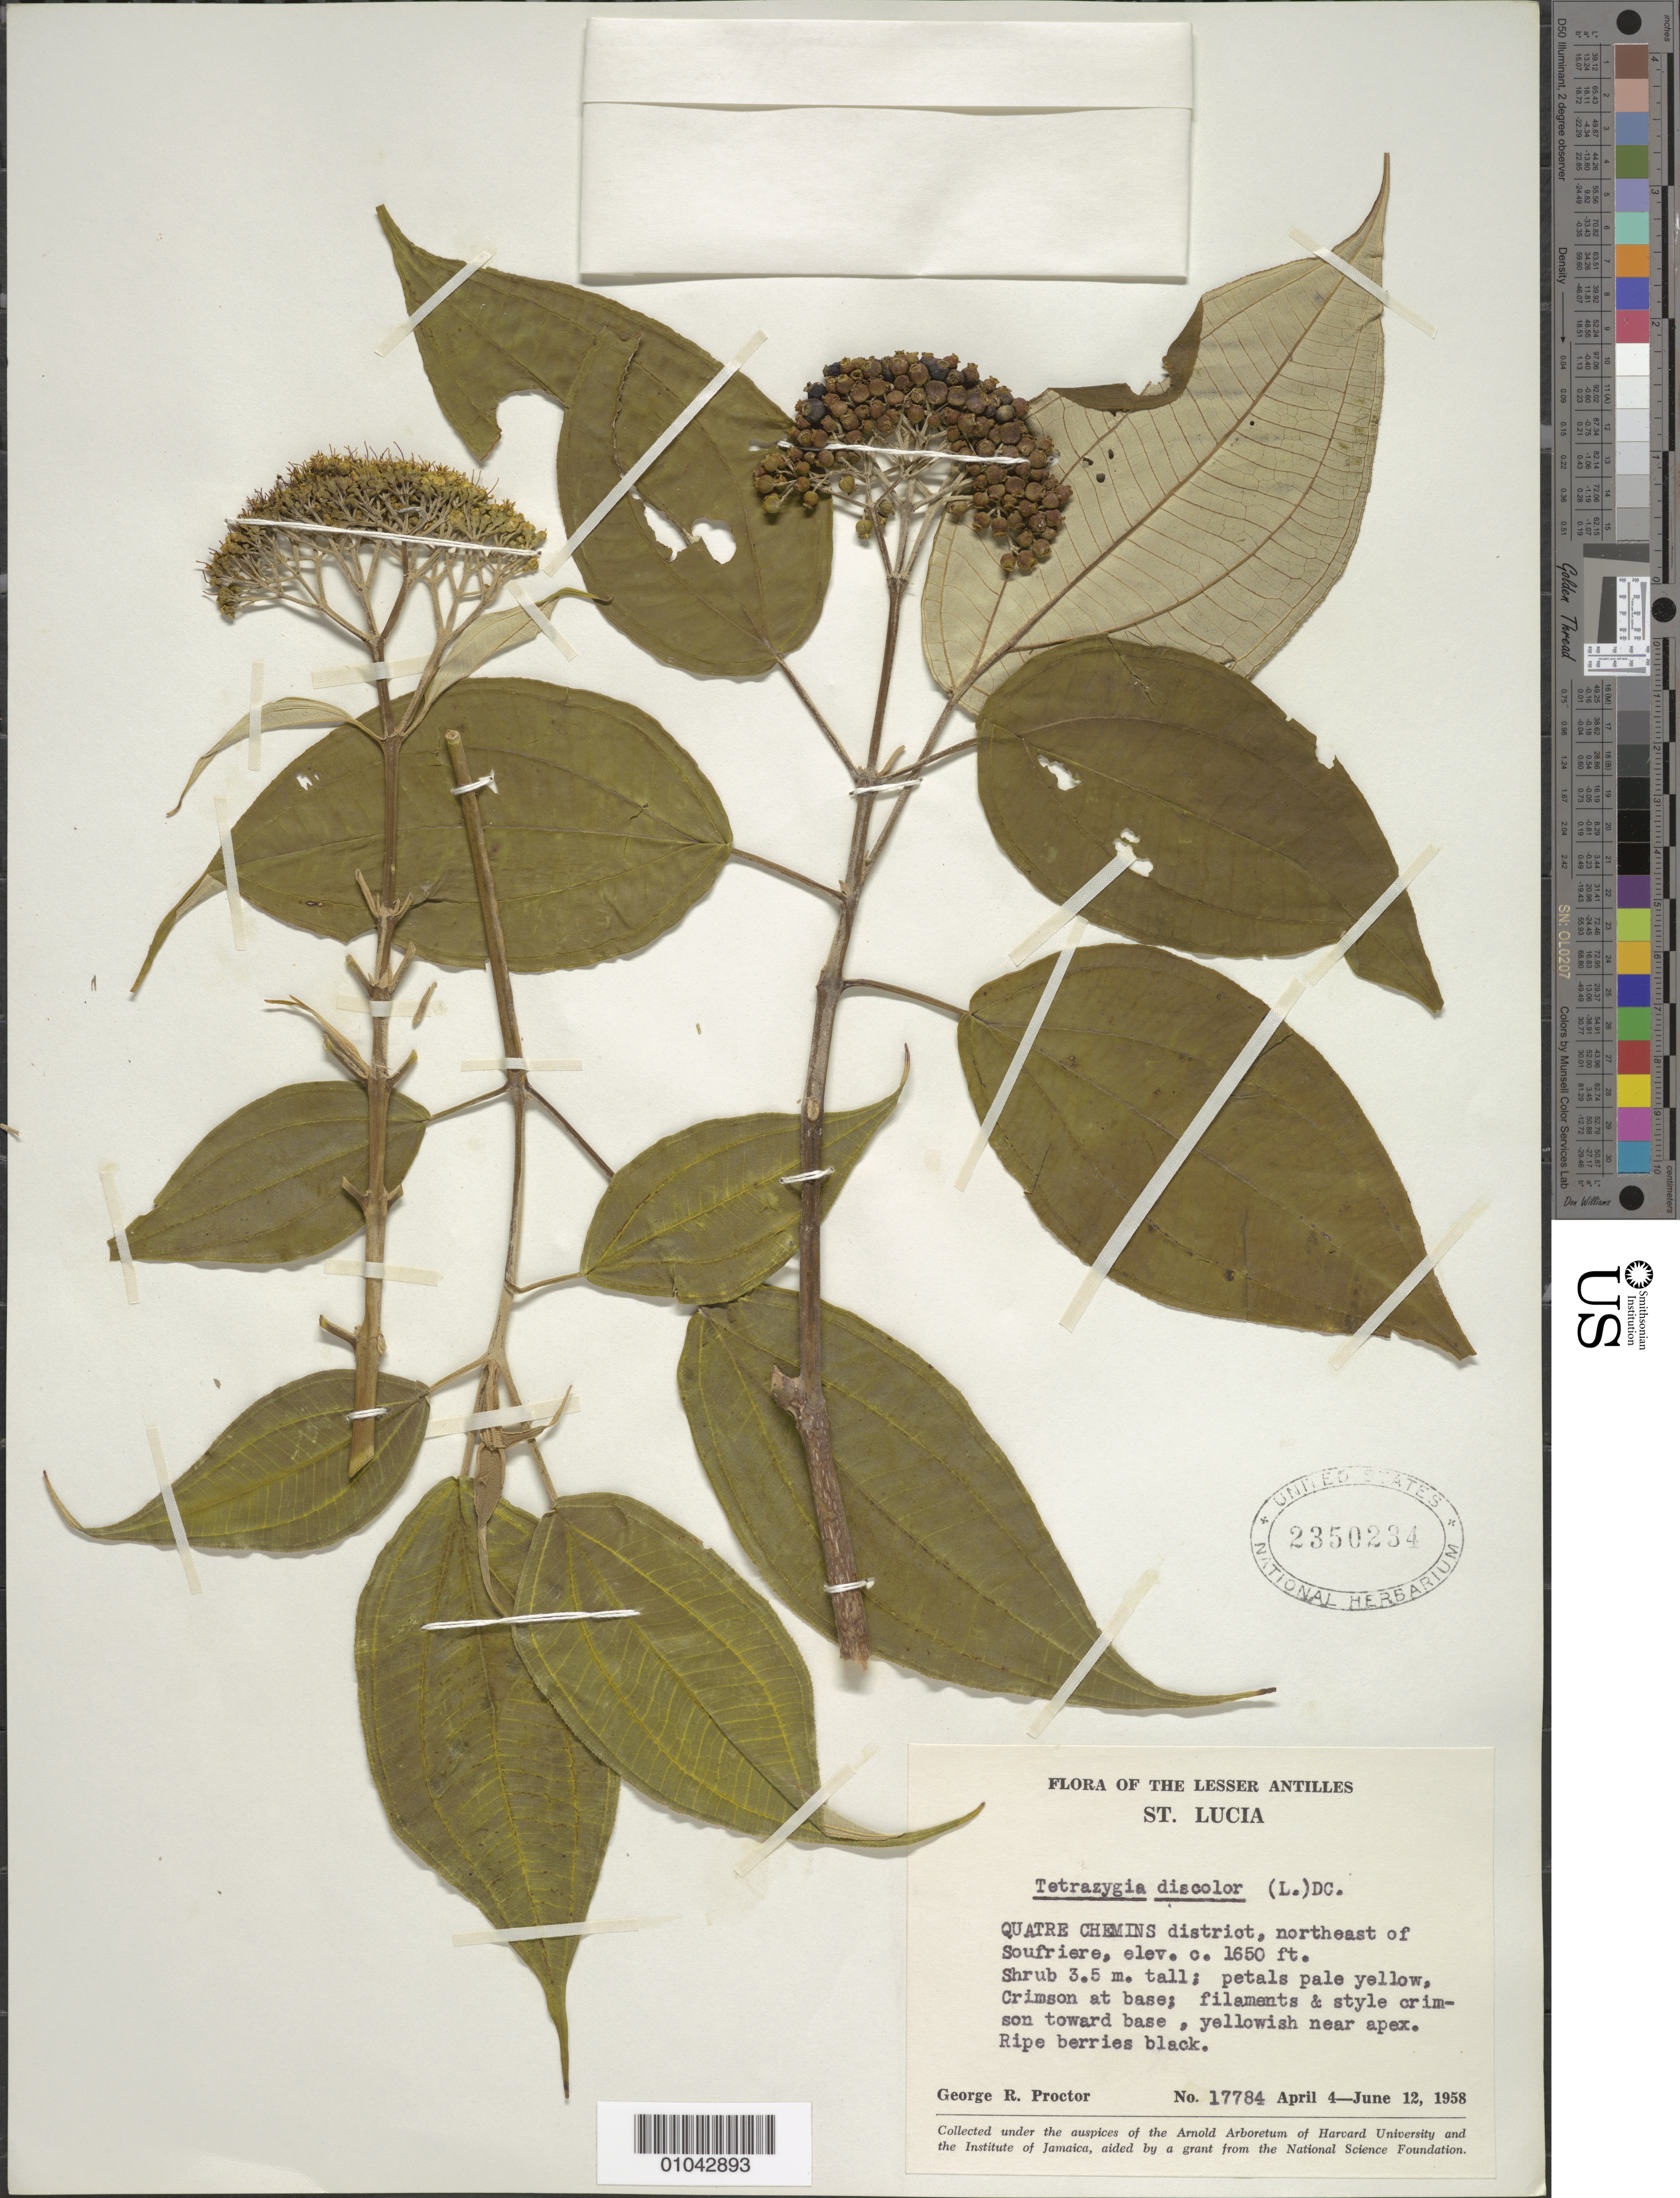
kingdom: Plantae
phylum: Tracheophyta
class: Magnoliopsida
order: Myrtales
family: Melastomataceae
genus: Tetrazygia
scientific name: Tetrazygia discolor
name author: (L.) DC.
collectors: G. R. Proctor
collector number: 17784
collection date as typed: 04 Apr 1958 to 12 Jun 1958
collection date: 1958-04-04/1958-06-12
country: St. Lucia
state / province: Quatre Chemins District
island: St. Lucia I.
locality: Northeast of Soufriere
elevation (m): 503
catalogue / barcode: US 2350234